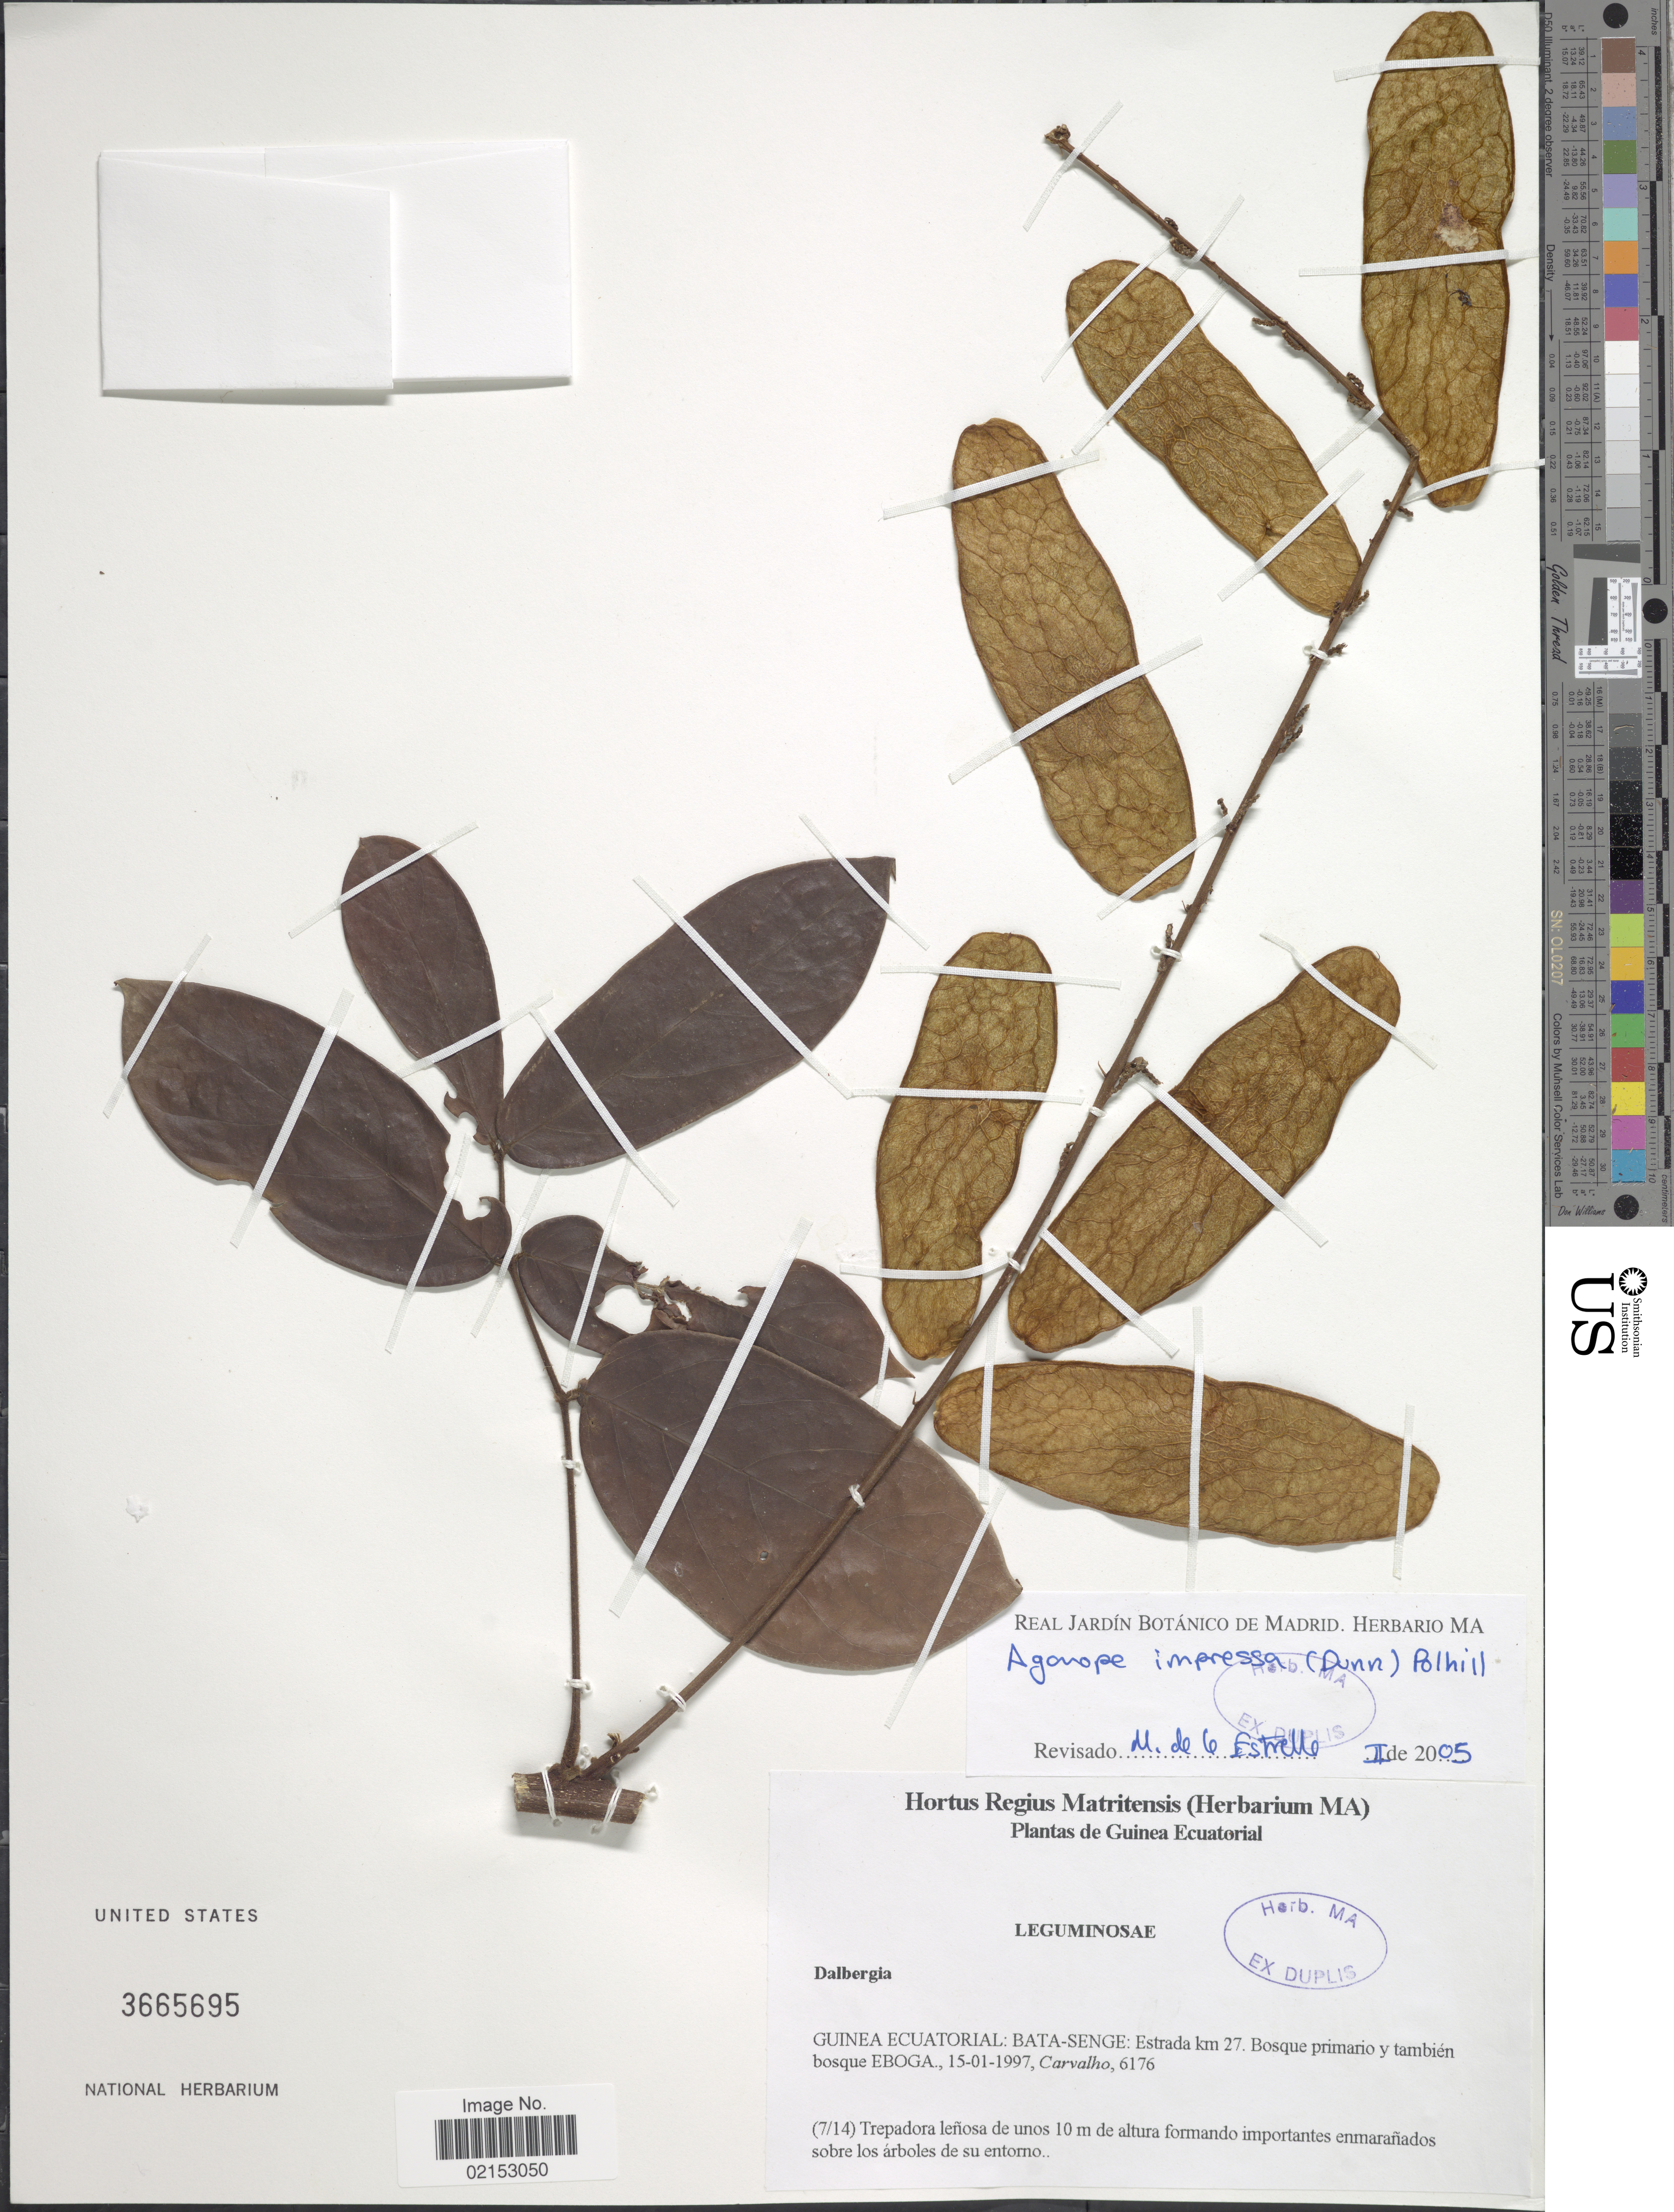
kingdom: Plantae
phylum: Tracheophyta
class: Magnoliopsida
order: Fabales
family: Fabaceae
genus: Aganope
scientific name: Aganope impressa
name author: (Dunn) Polhill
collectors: Carvalho, --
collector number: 6176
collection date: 1997-01-15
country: Equatorial Guinea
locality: Bata-Senge: Estrada km 27. Bosque primario y también bosque EBOGA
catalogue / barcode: US 3665695